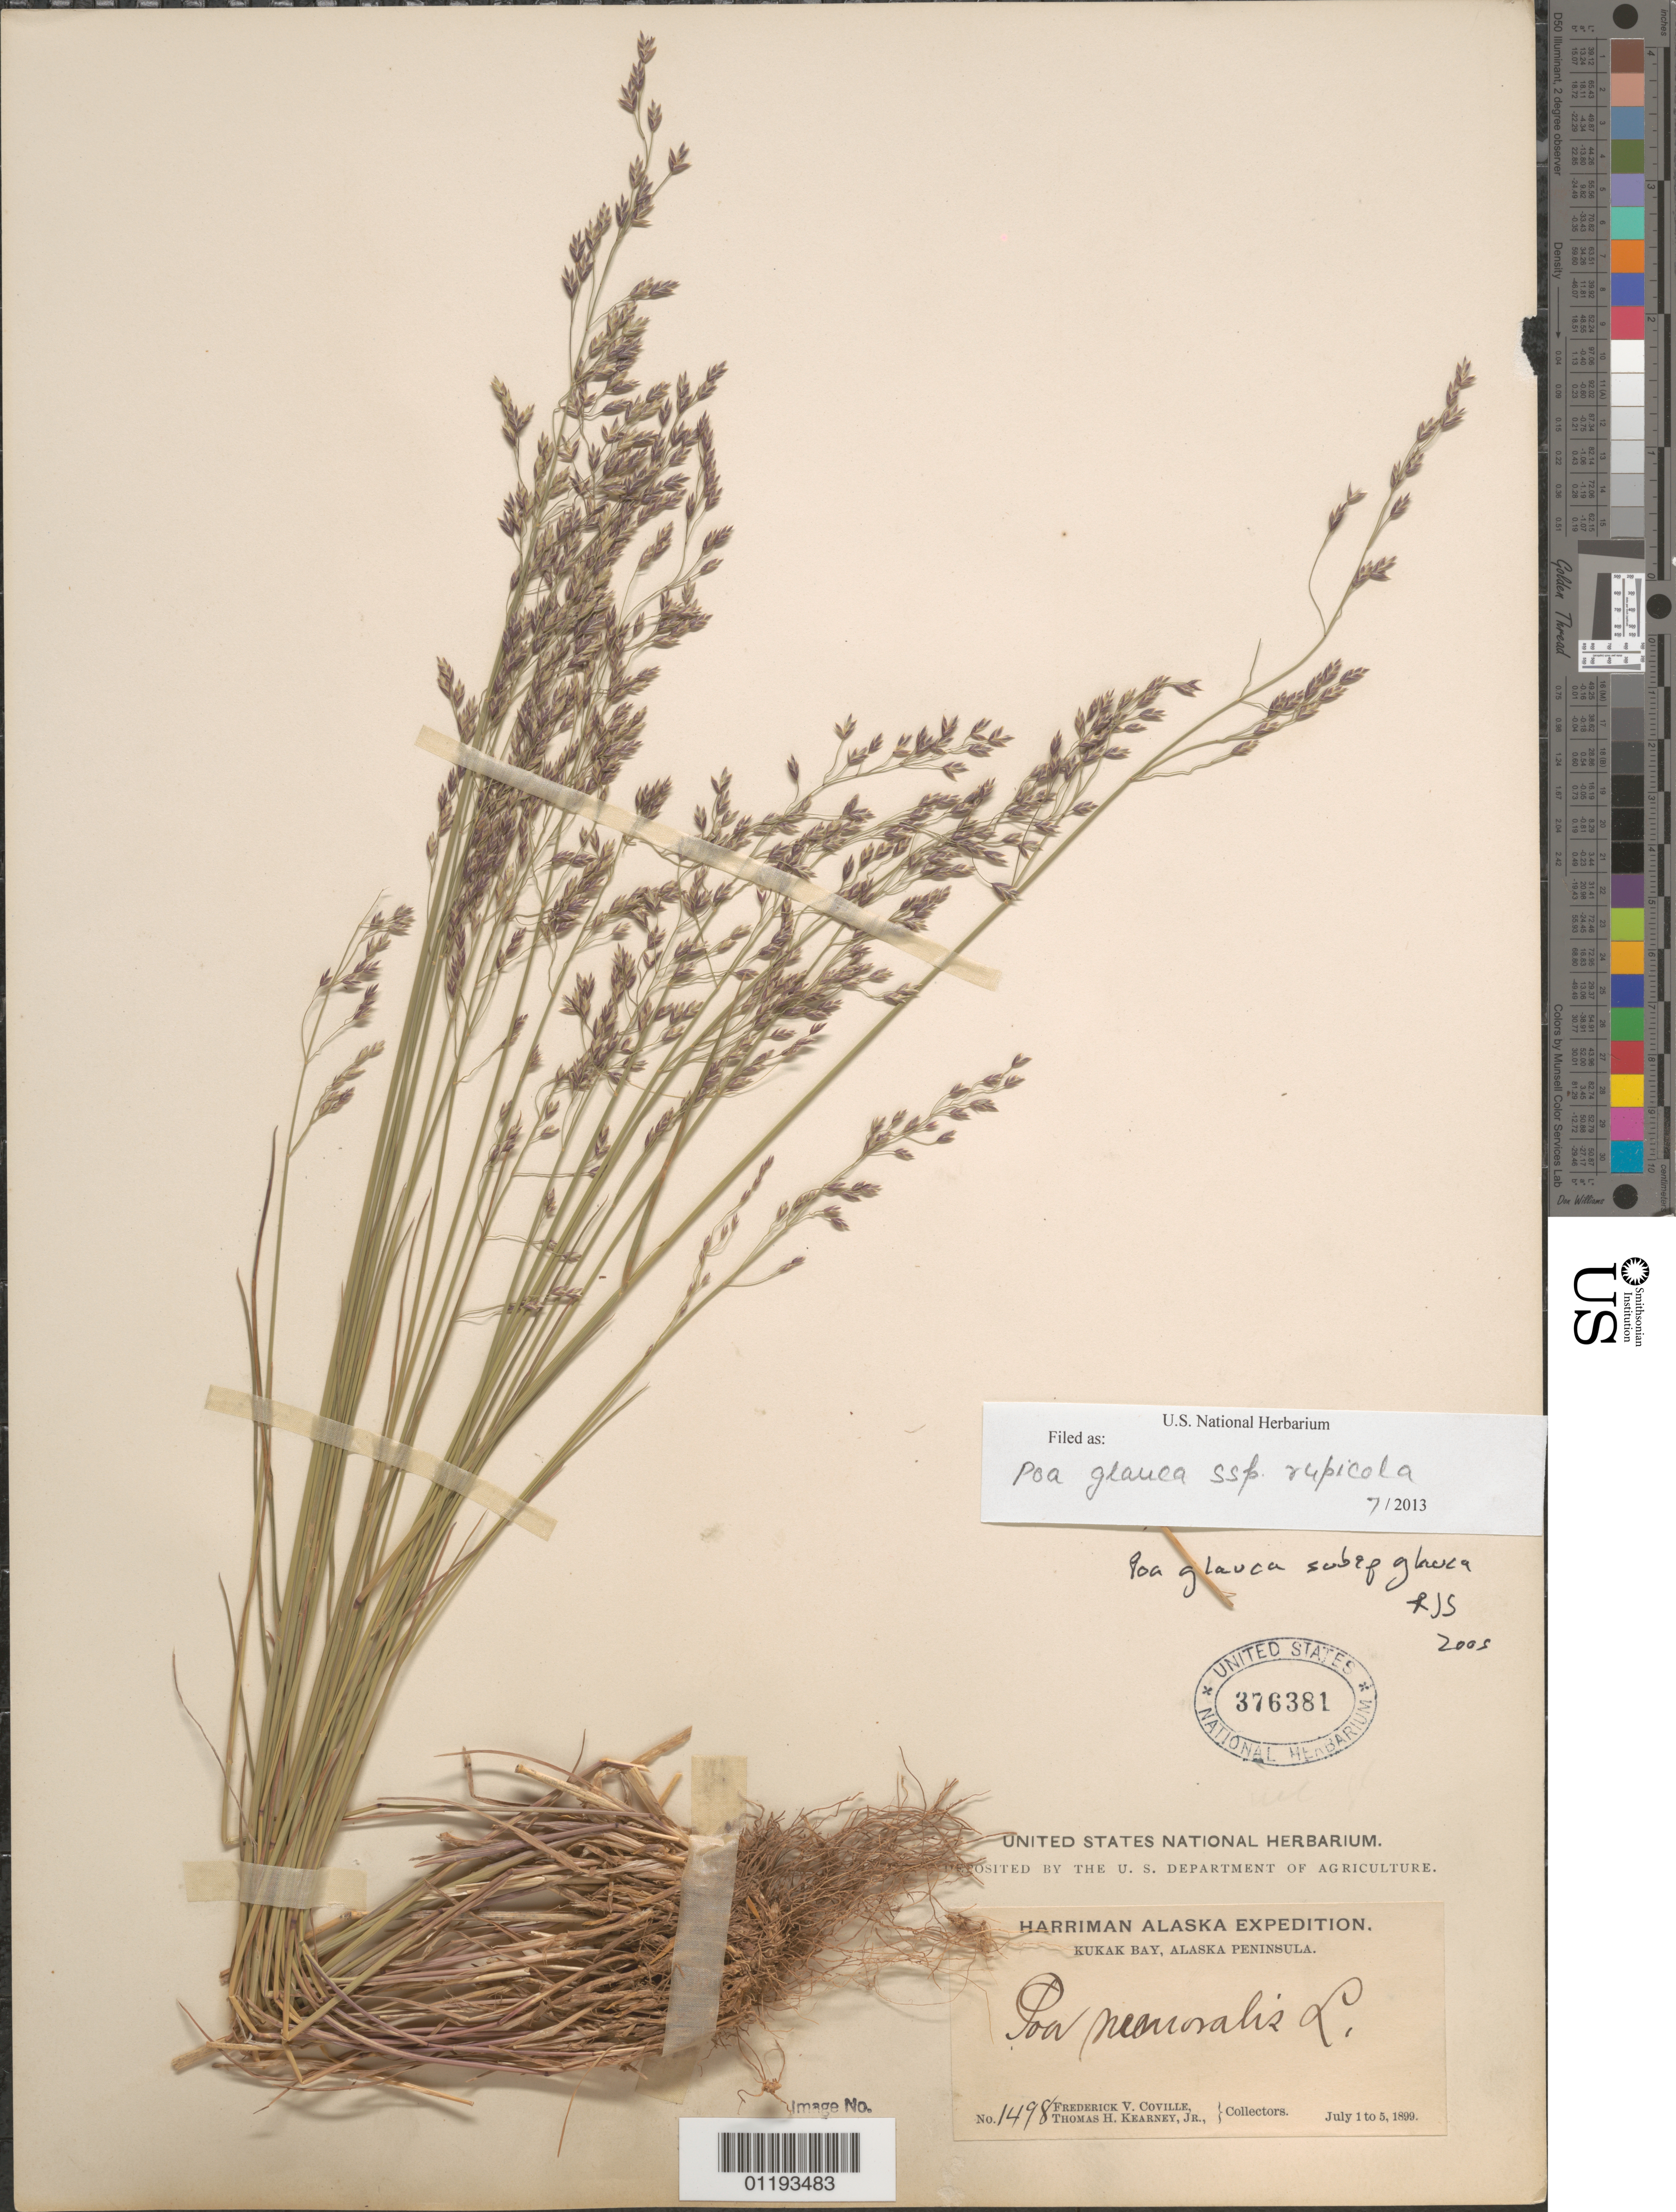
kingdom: Plantae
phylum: Tracheophyta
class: Liliopsida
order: Poales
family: Poaceae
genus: Poa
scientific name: Poa glauca subsp. rupicola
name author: (Nash) W.A. Weber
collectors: F. V. Coville & F. Funston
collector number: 1498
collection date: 1899-07-01/1899-07-05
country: United States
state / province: Alaska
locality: Kukak Bay, Alaska Peninsula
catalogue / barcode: US 376381